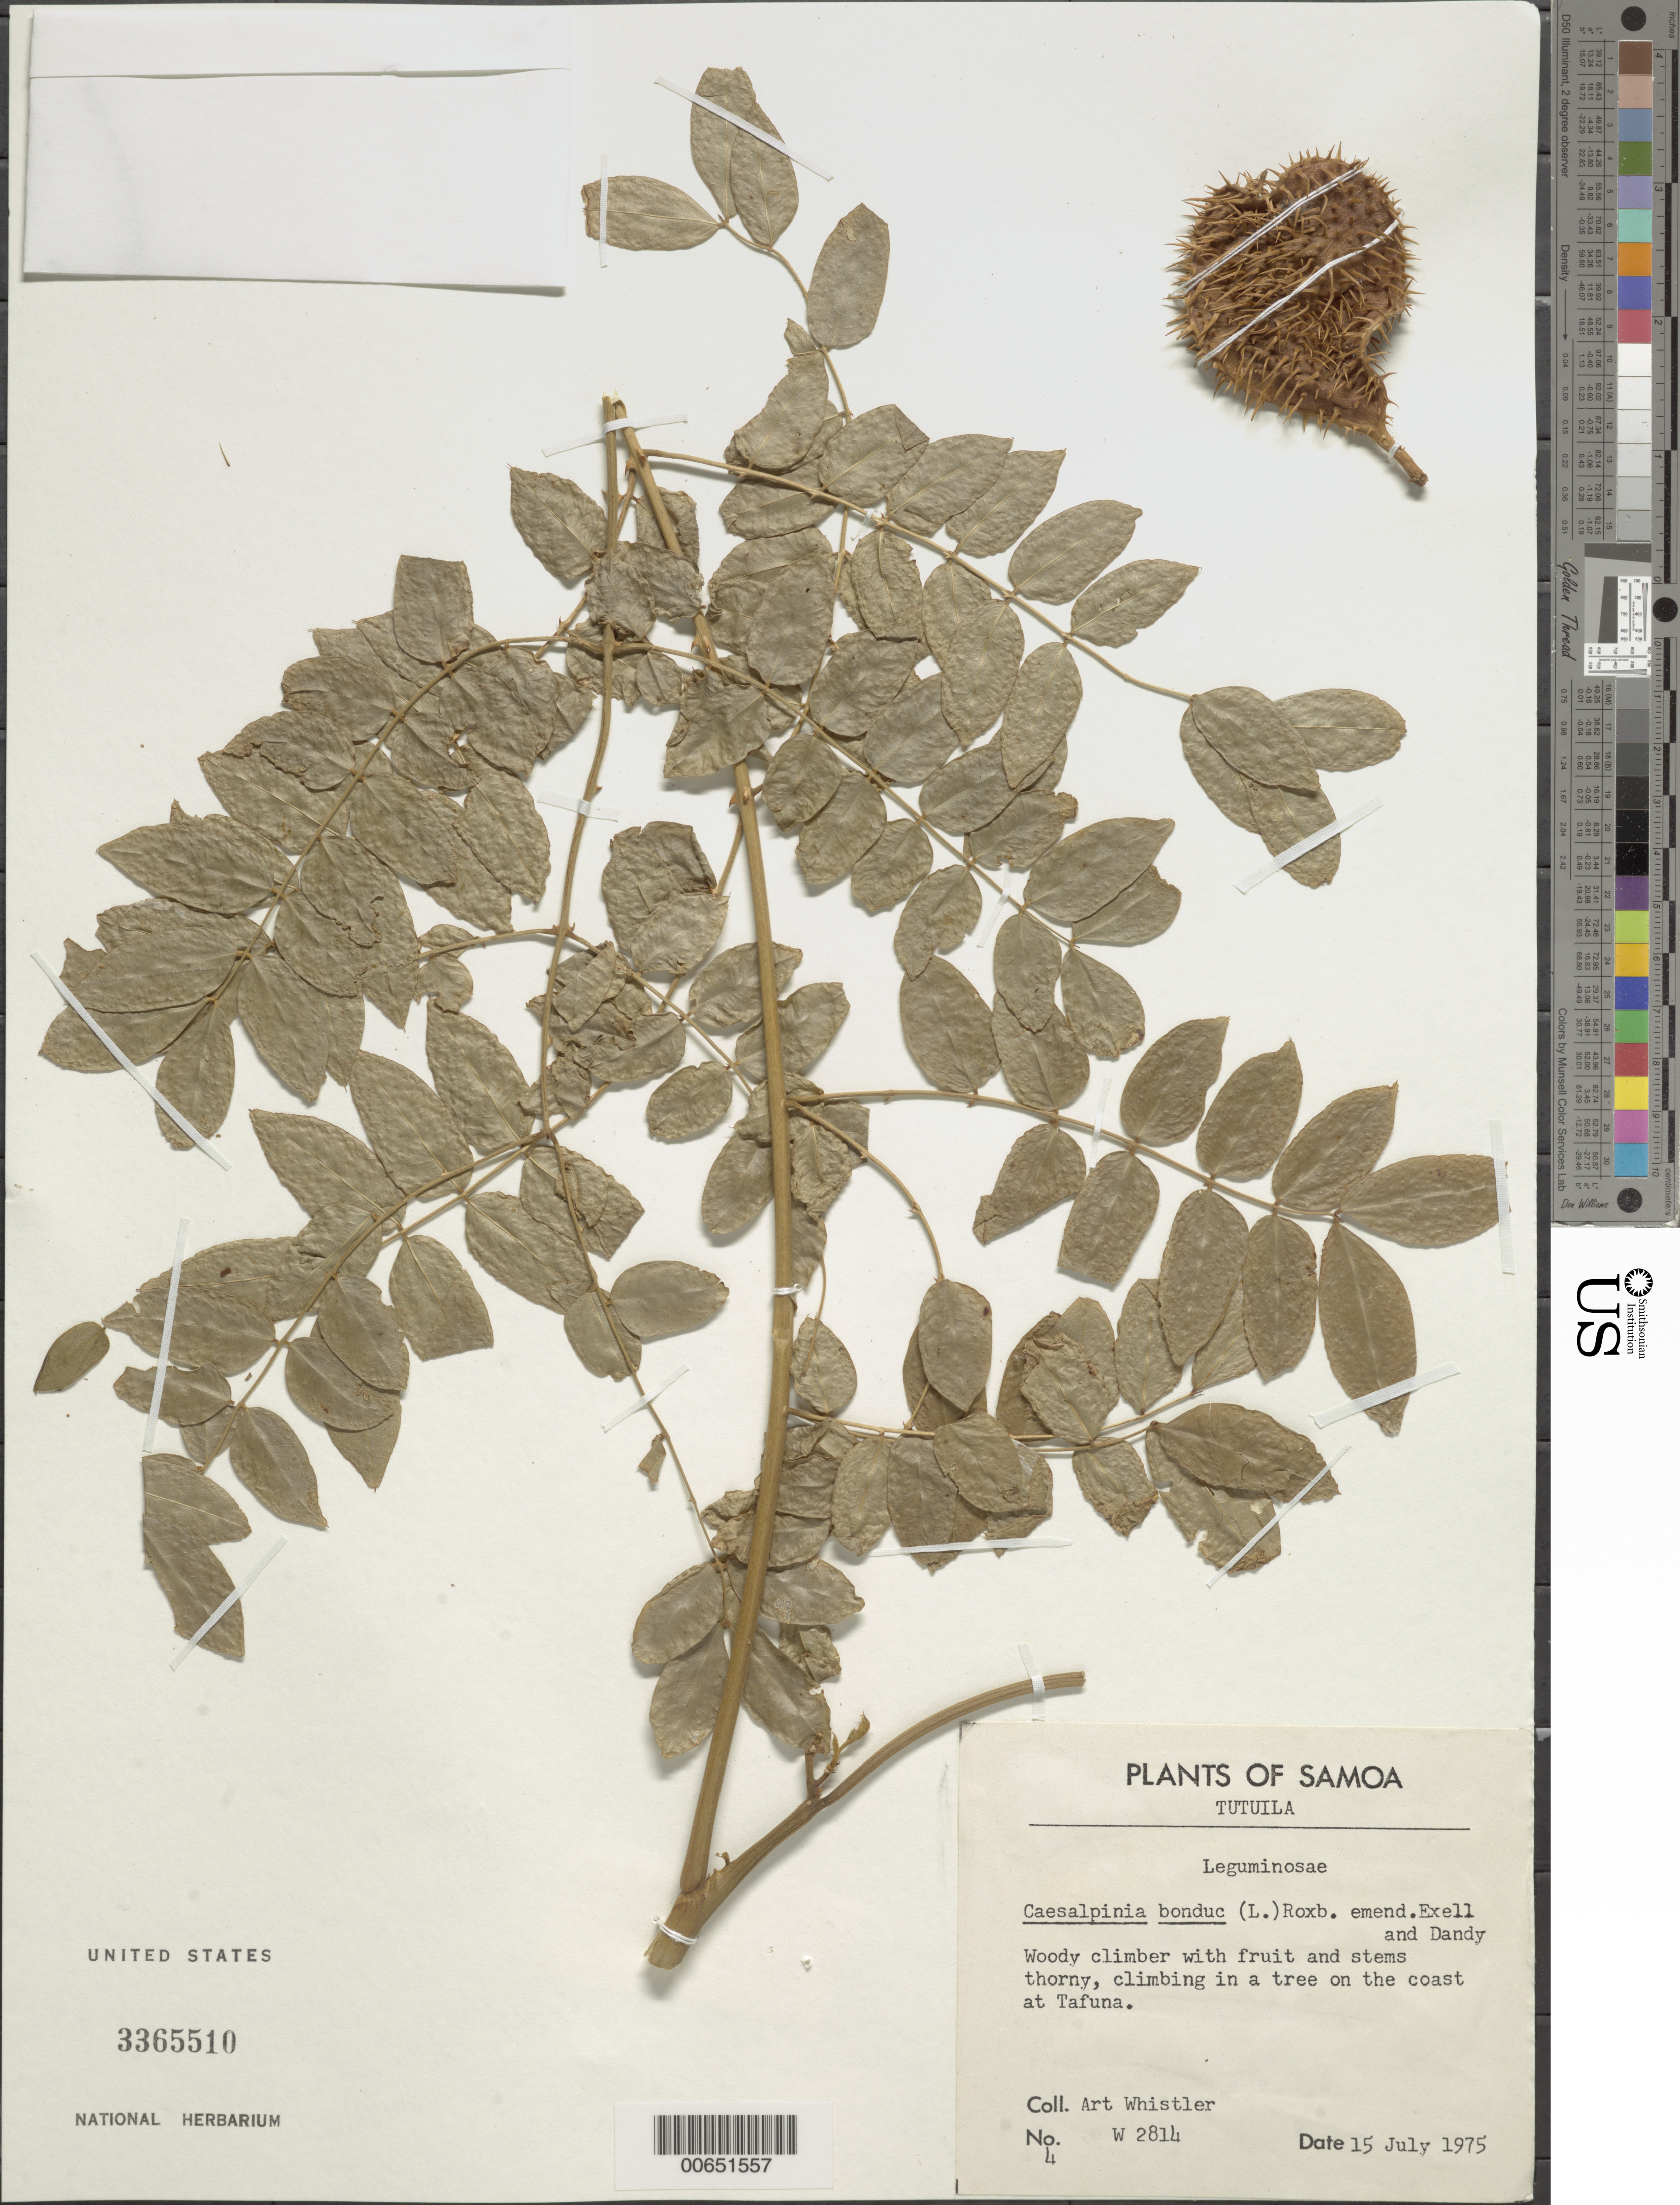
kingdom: Plantae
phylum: Tracheophyta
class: Magnoliopsida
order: Fabales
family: Fabaceae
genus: Guilandina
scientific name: Guilandina bonduc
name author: L.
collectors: A. Whistler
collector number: W2814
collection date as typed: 15 Jul 1975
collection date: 1975-07-15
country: American Samoa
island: Tutua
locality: On coast at Tafuna.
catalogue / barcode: US 3365510